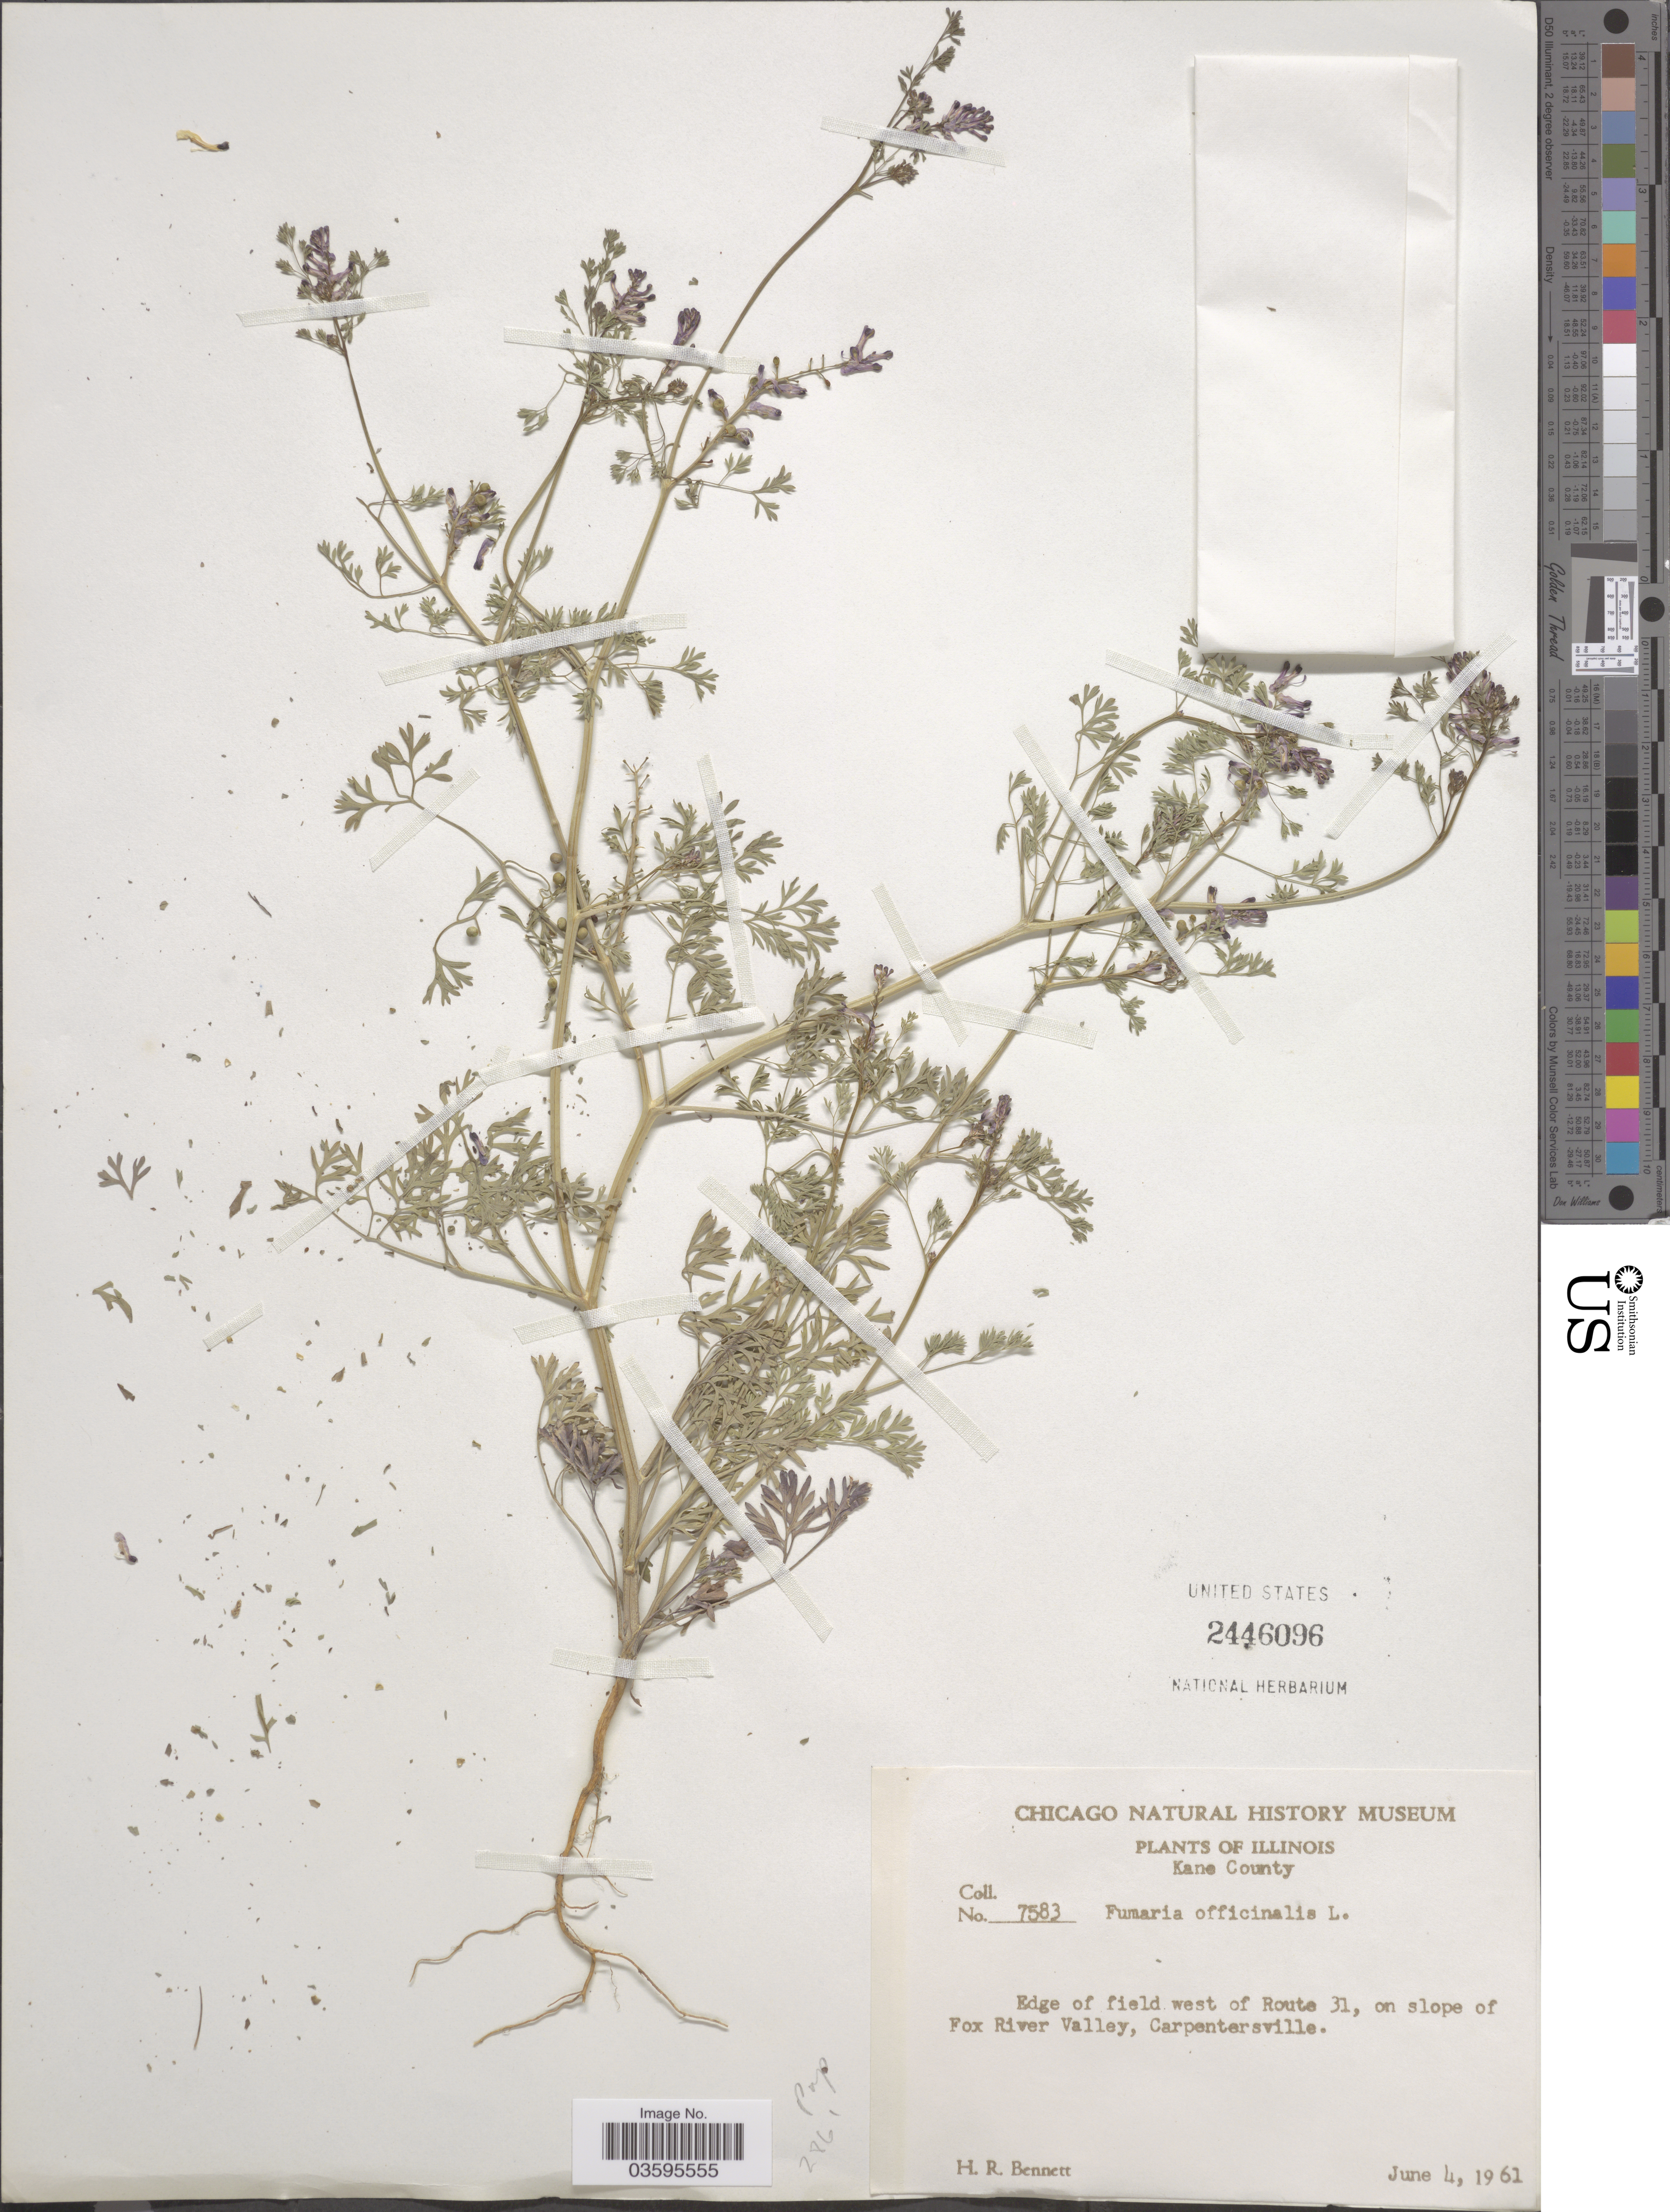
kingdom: Plantae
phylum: Tracheophyta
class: Magnoliopsida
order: Ranunculales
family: Papaveraceae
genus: Fumaria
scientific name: Fumaria officinalis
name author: L.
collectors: H. R. Bennett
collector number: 7583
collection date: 1961-06-04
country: United States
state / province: Illinois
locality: Kane County. Edge of field west of Route 31, on slope of Fox River Valley, Carpentersville.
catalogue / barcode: US 2446096